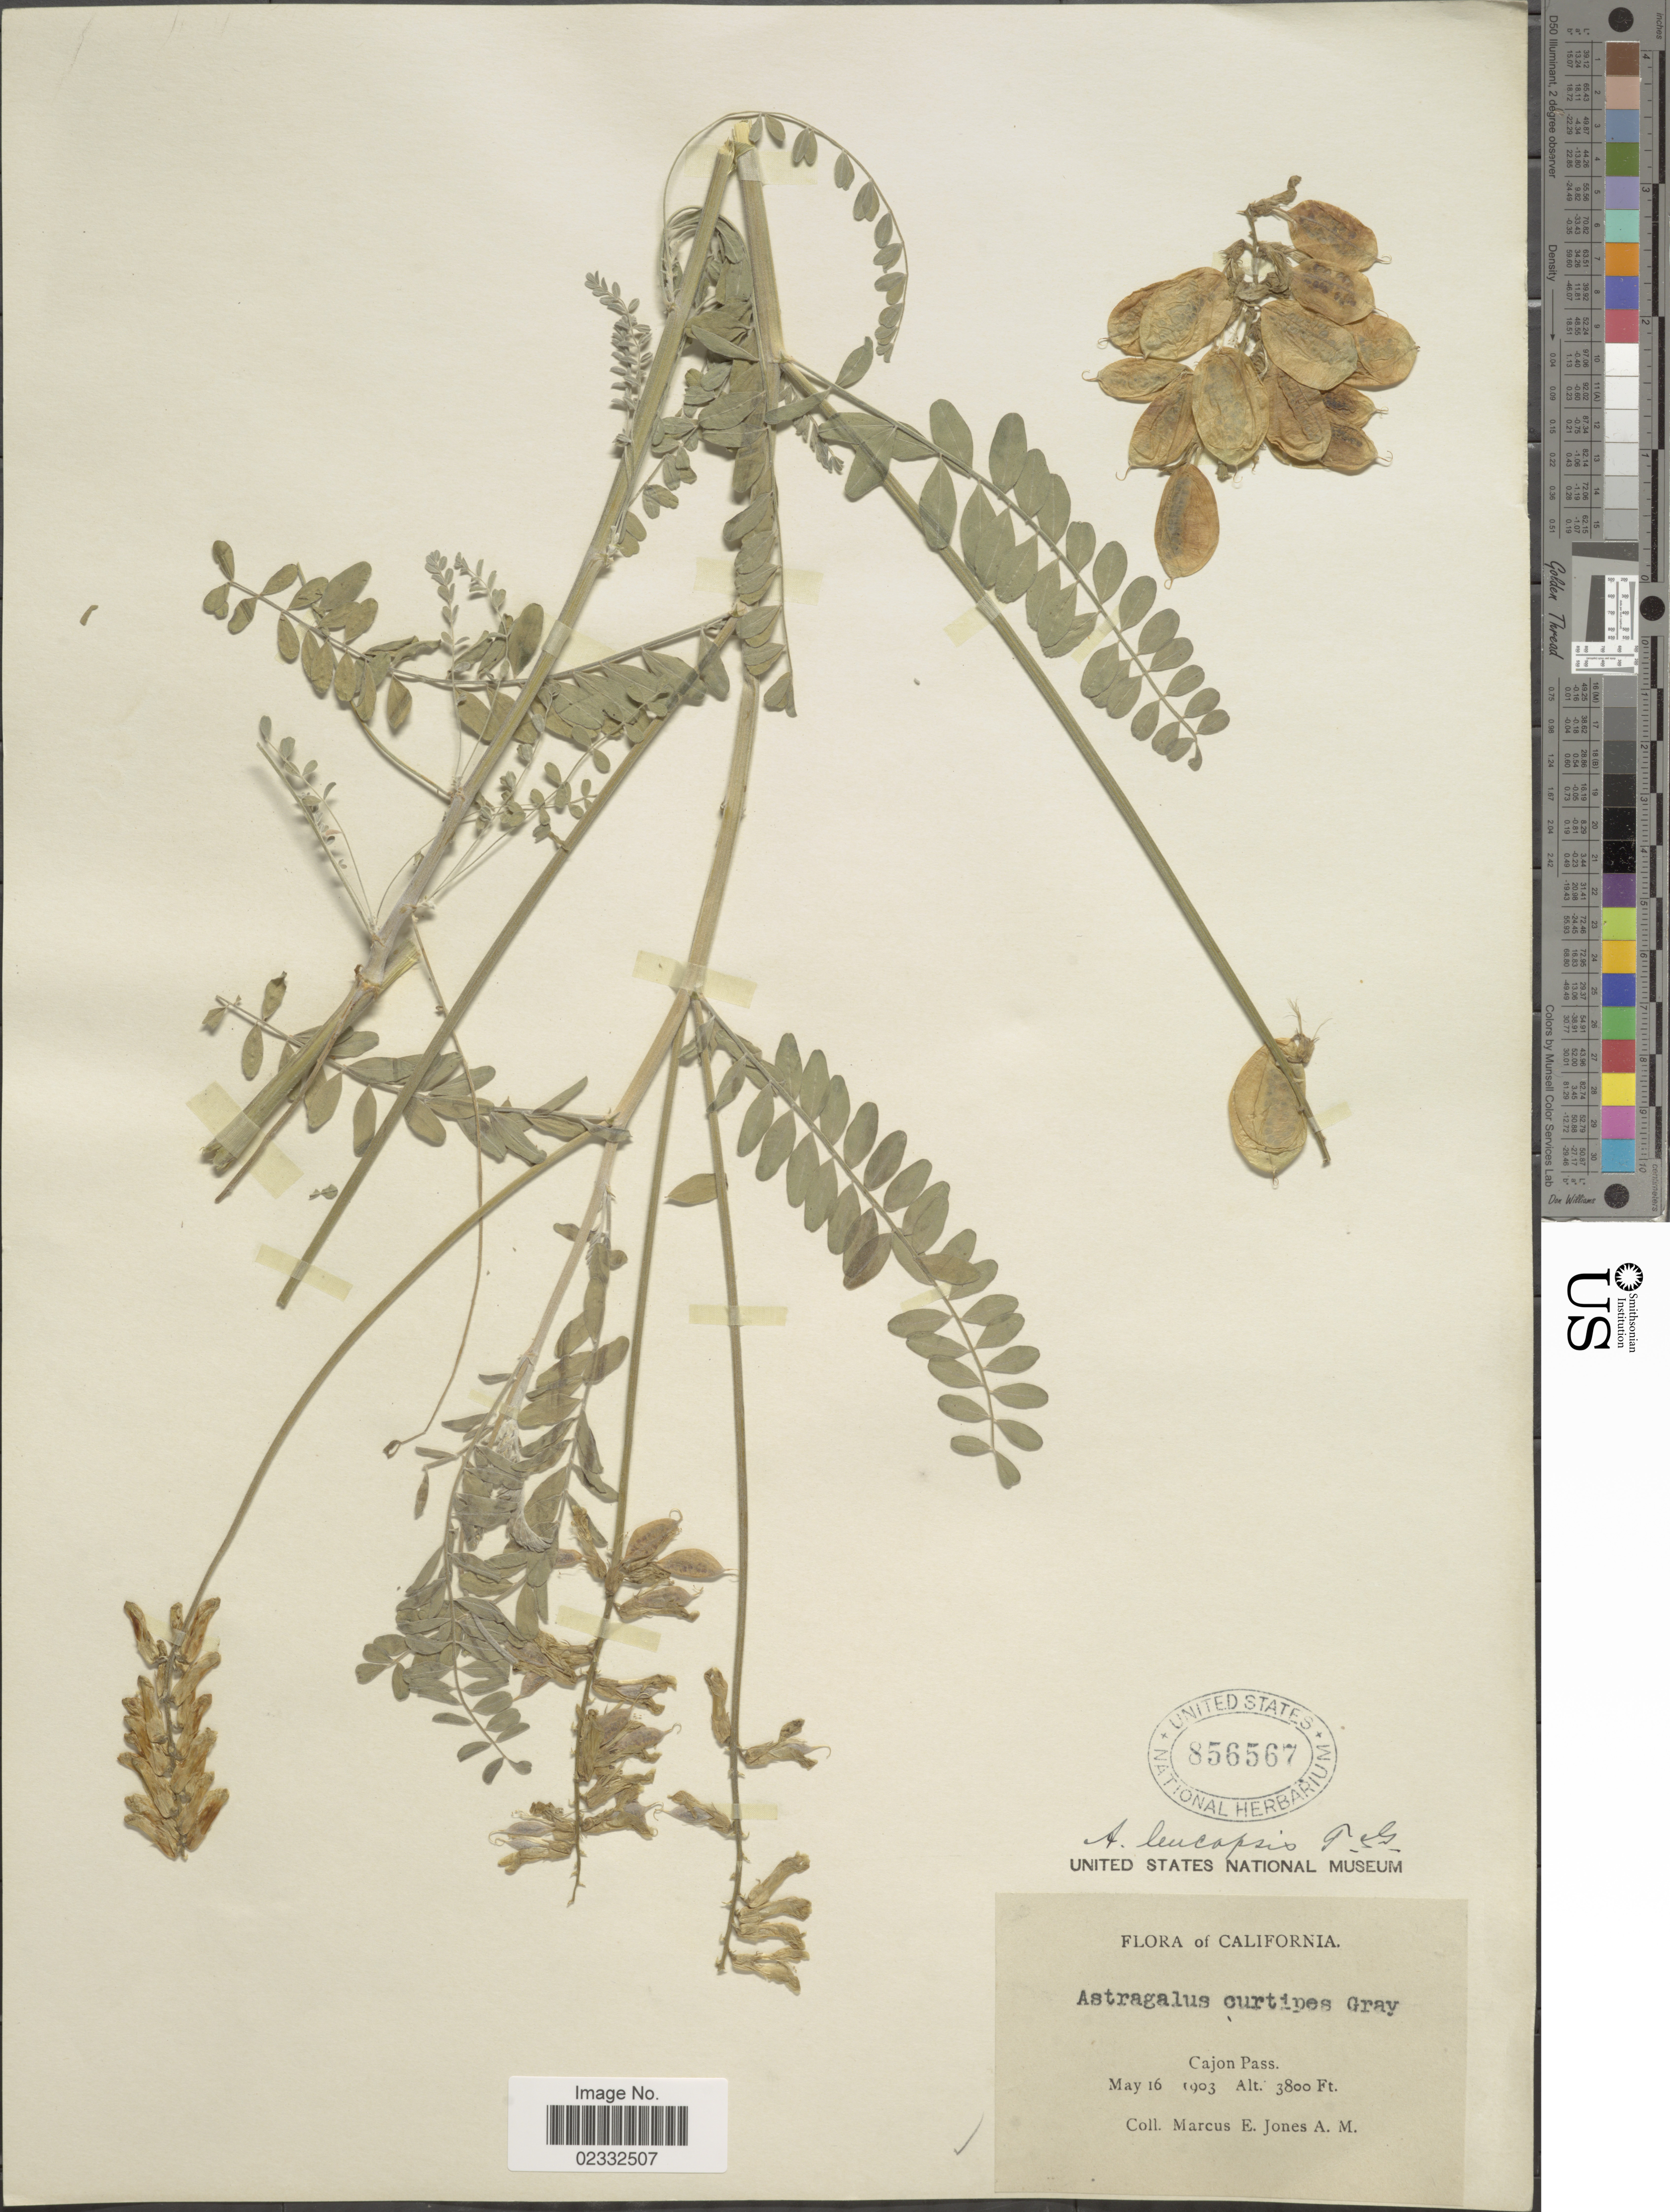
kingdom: Plantae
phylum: Tracheophyta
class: Magnoliopsida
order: Fabales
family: Fabaceae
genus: Astragalus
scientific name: Astragalus leucopsis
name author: (Torr.) Torr.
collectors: M. E. Jones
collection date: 1903-05-16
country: United States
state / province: California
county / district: San Bernardino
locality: Cajon Pass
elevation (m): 1158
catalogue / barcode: US 856567